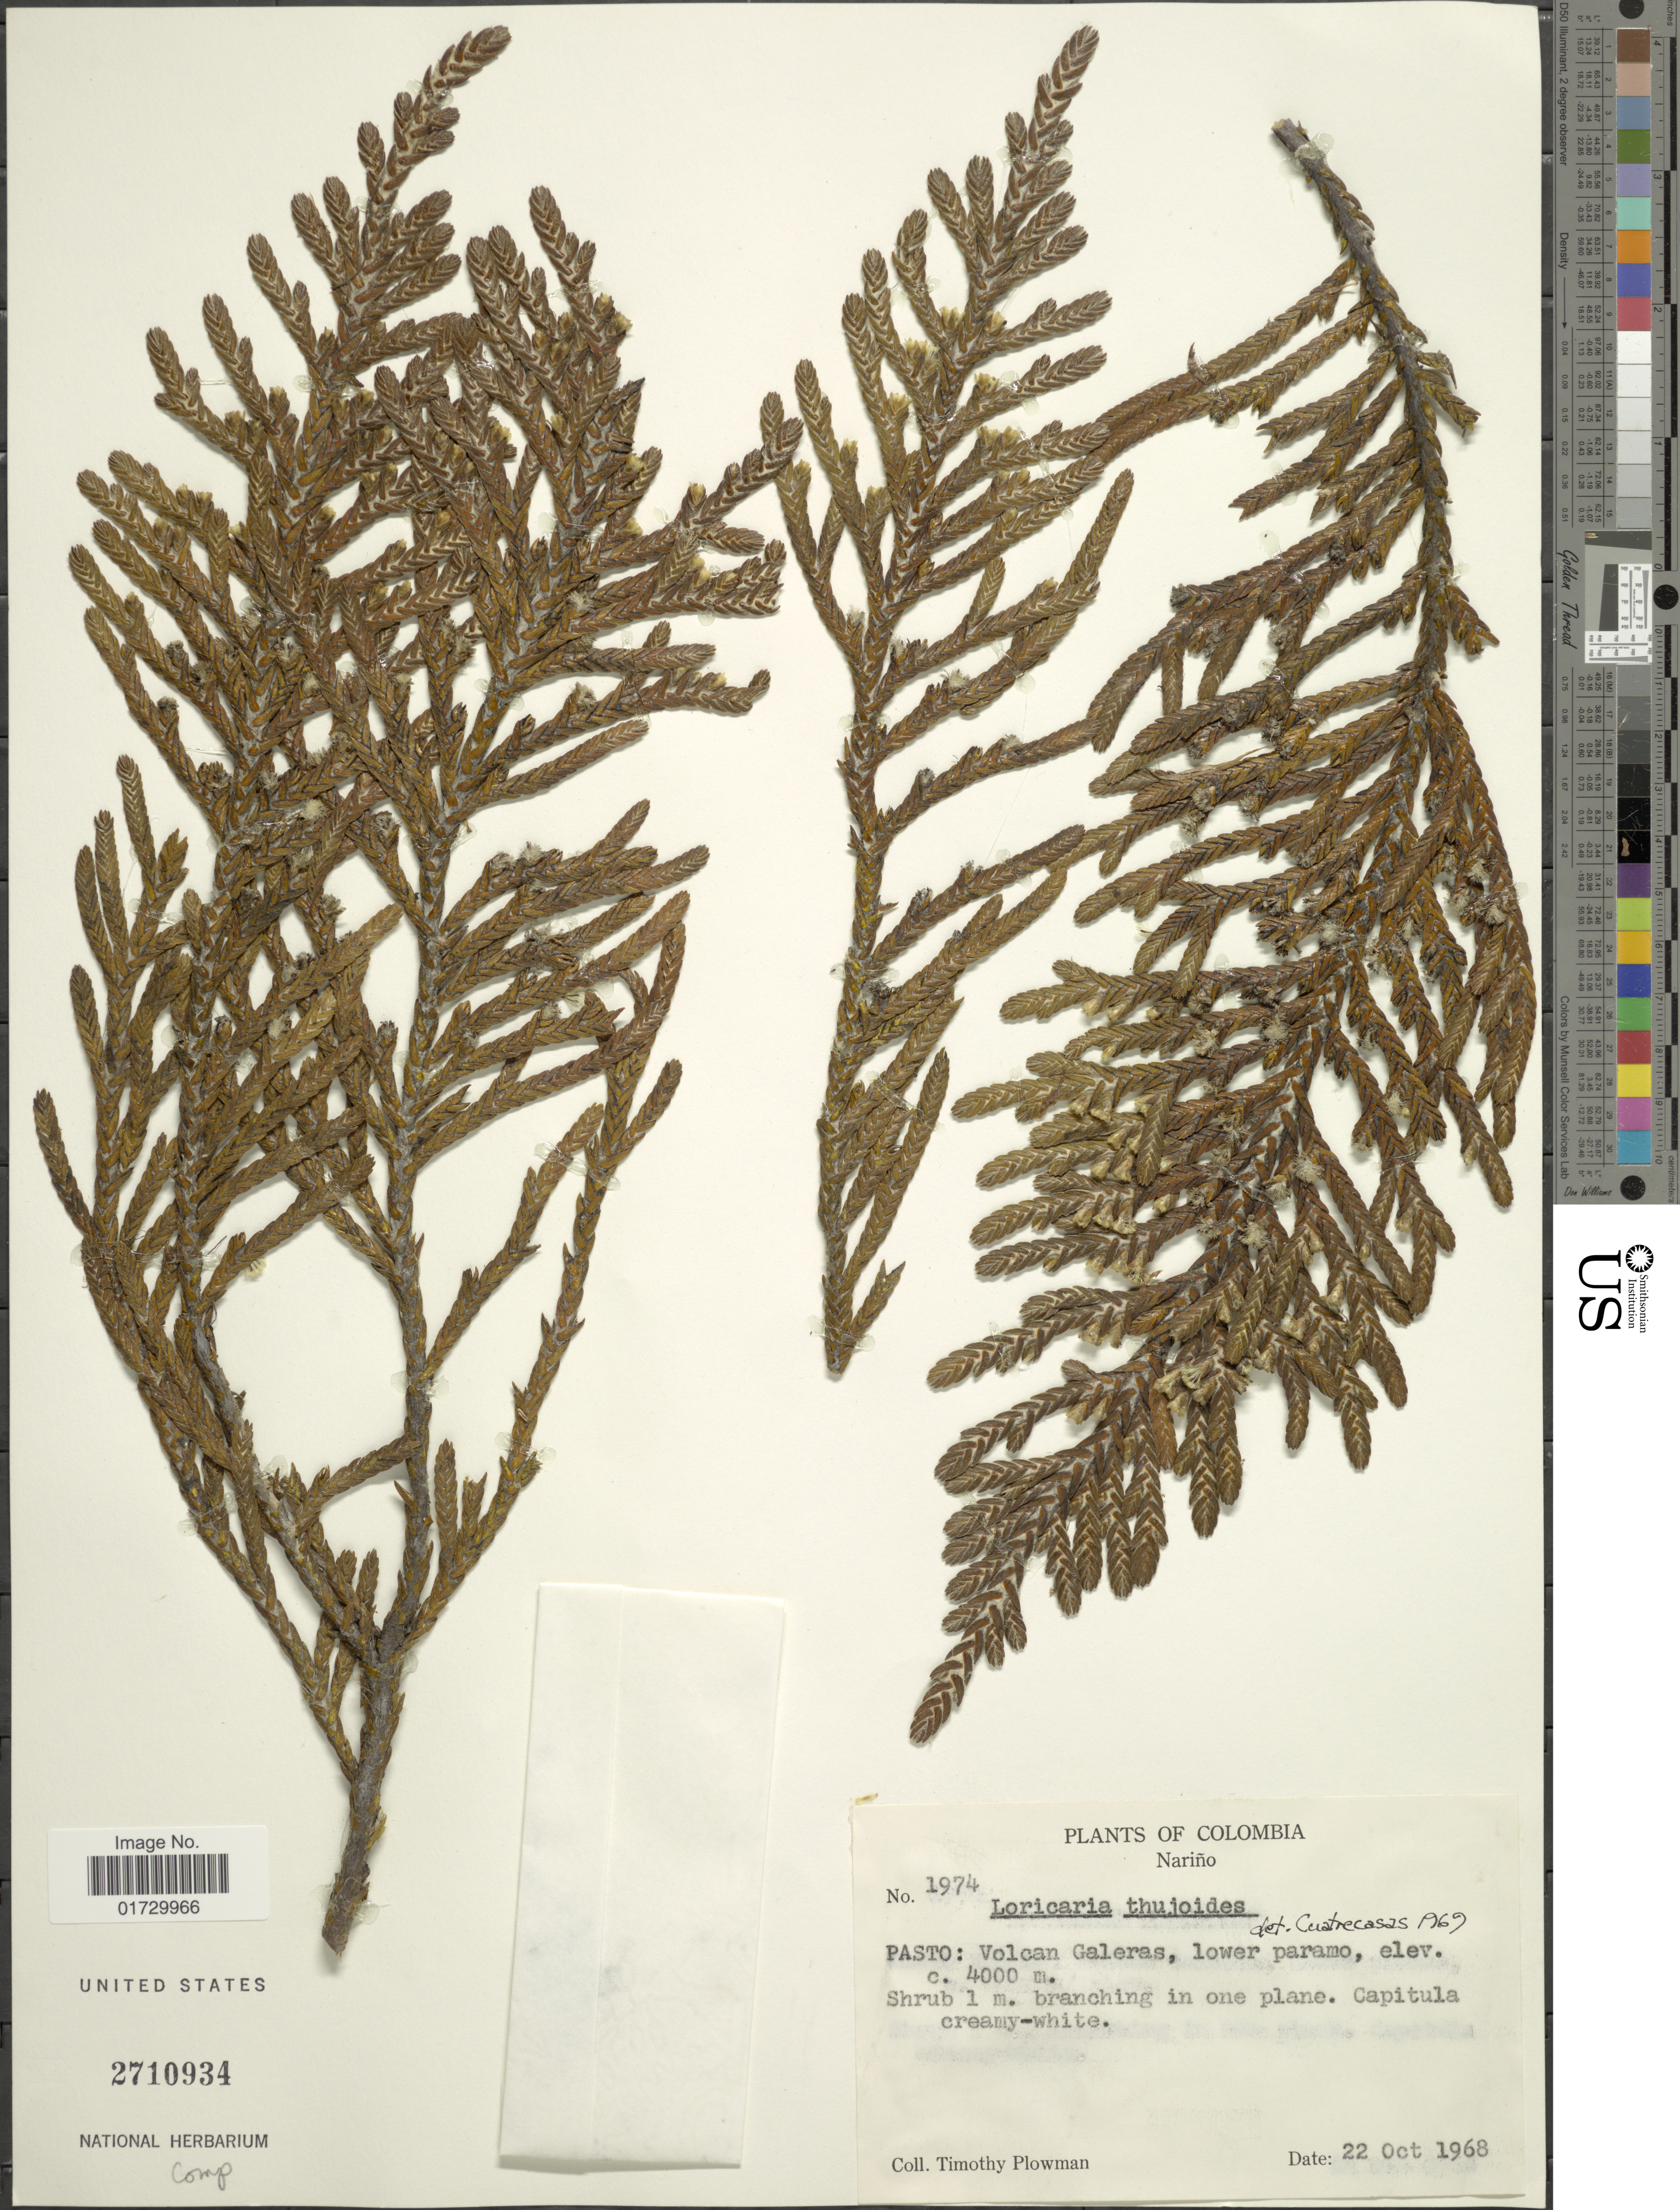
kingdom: Plantae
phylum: Tracheophyta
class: Magnoliopsida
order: Asterales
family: Asteraceae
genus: Loricaria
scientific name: Loricaria thuyoides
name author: (Lam.) Sch. Bip.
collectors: T. Plowman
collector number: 1974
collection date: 1968-10-22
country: Colombia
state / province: Nariño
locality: Pasto: Volcan Galeras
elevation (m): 4000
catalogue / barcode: US 2710934